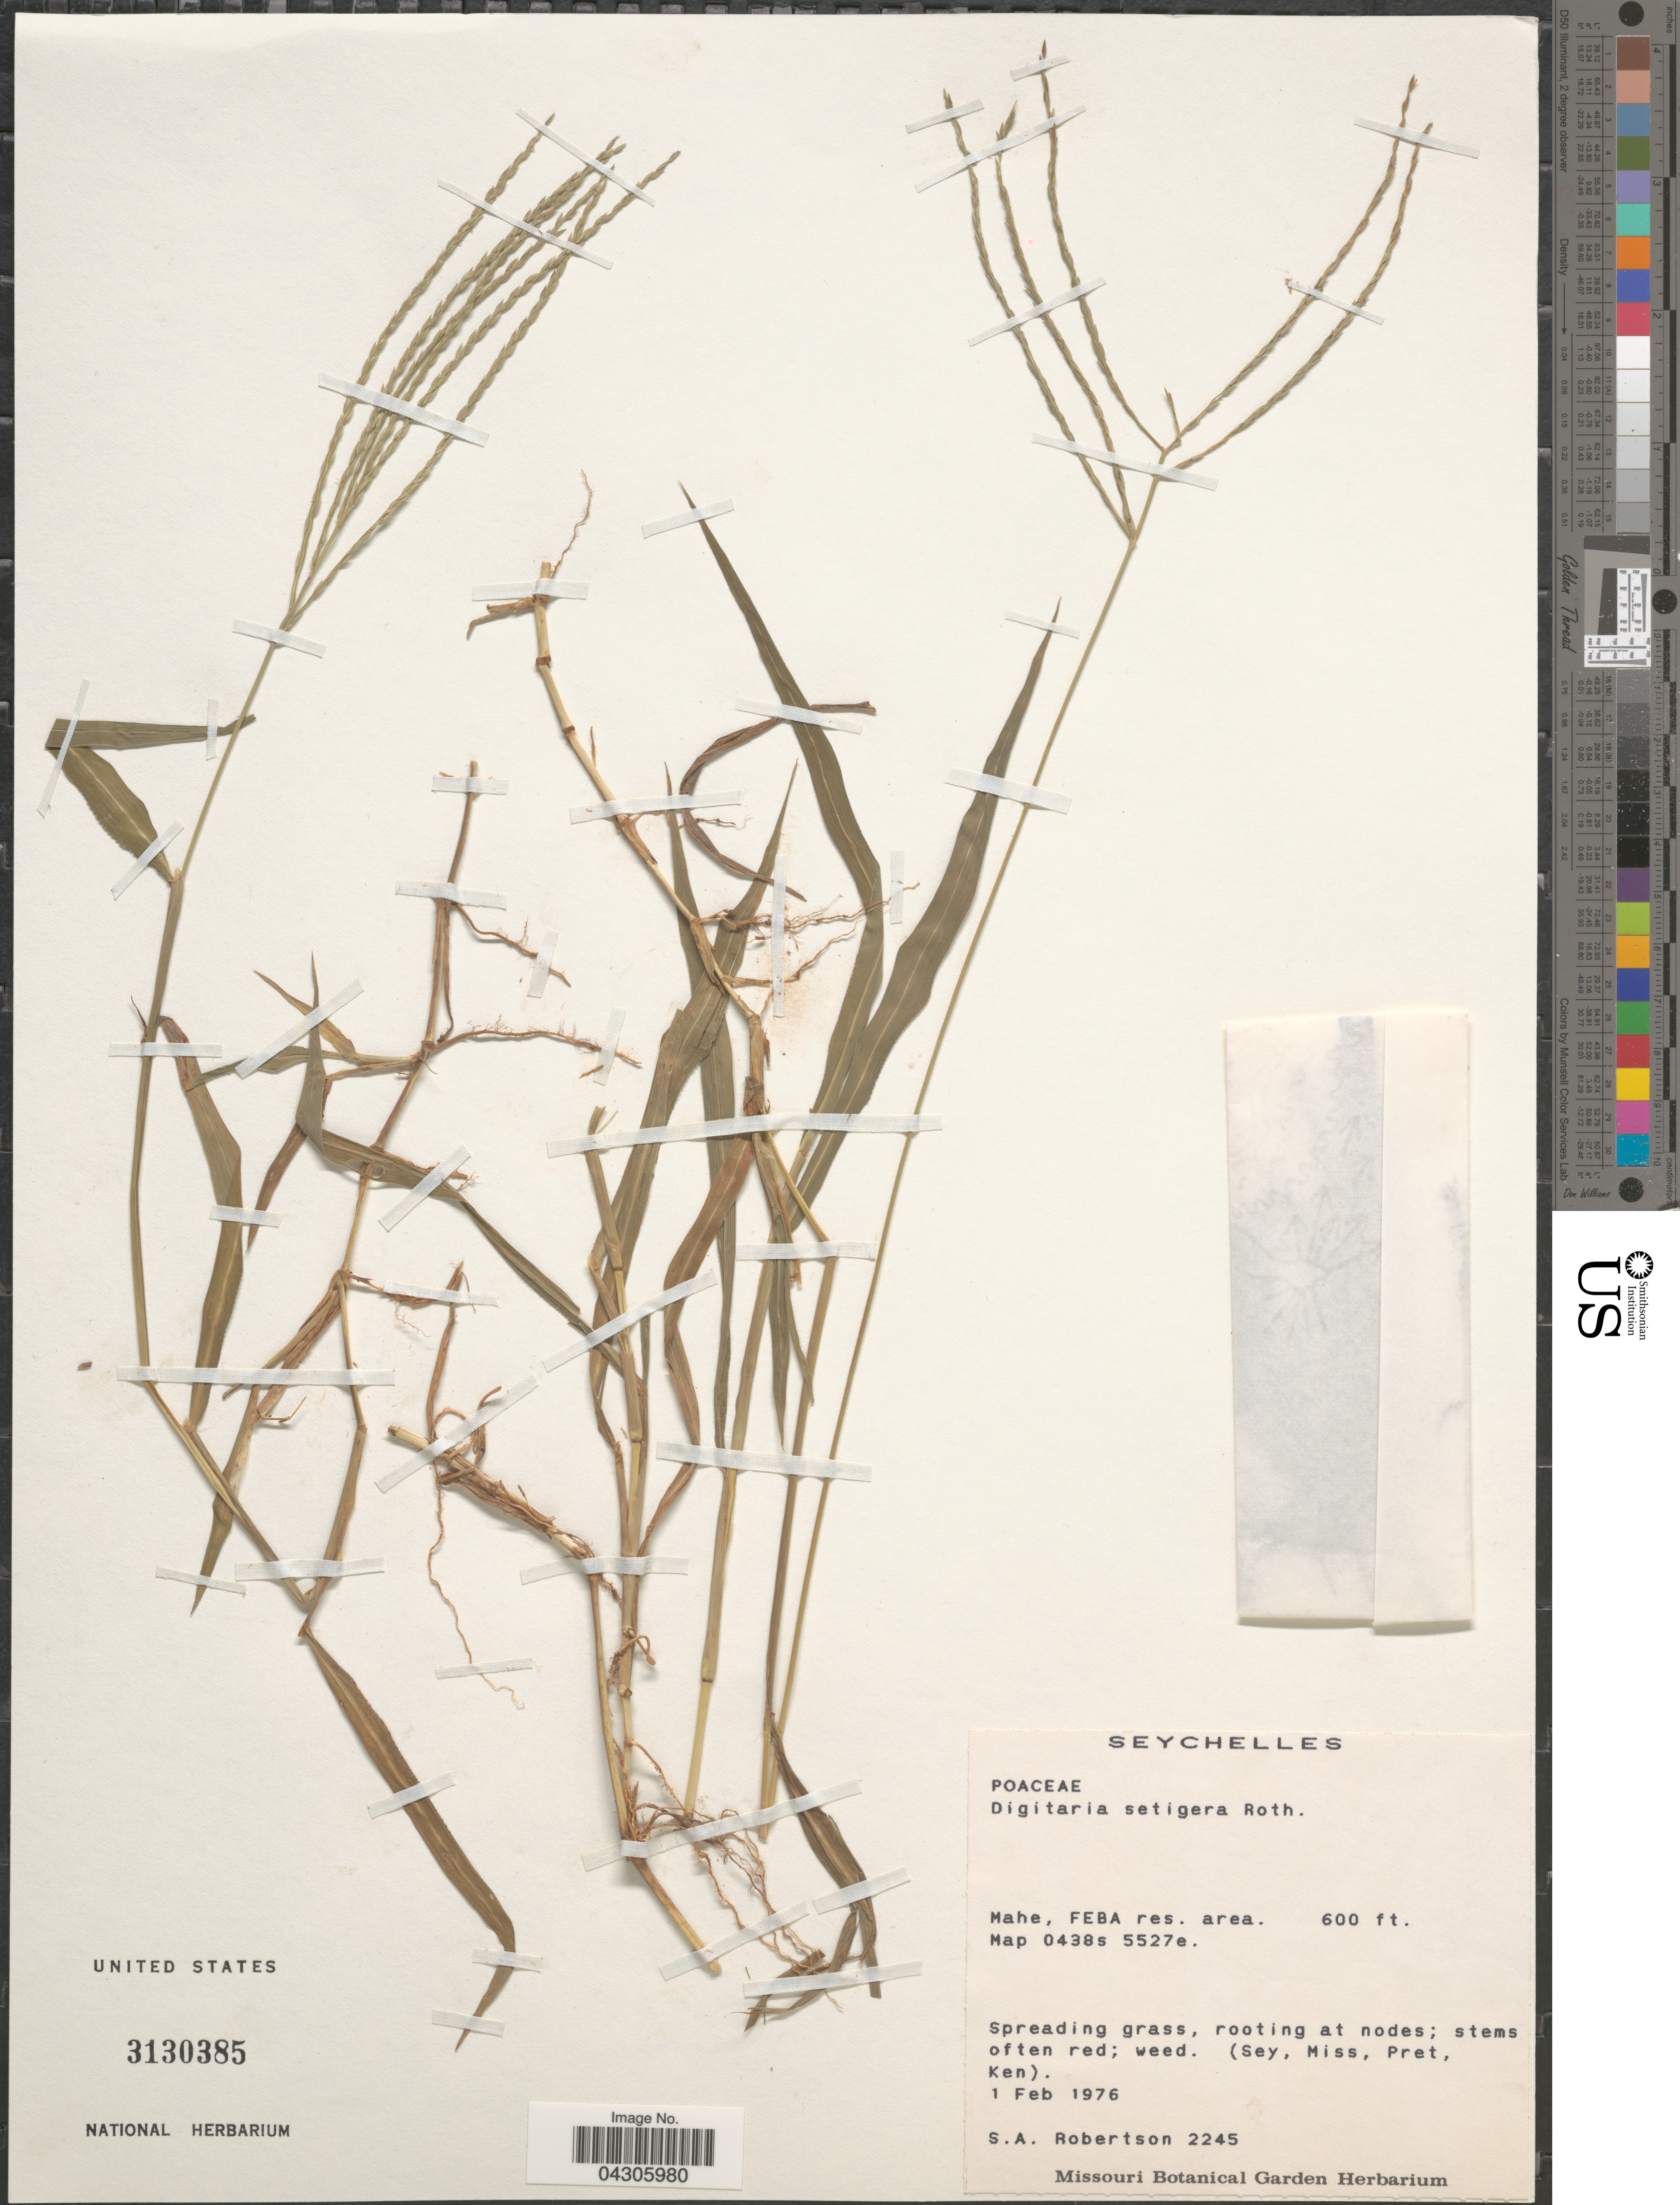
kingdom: Plantae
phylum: Tracheophyta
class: Liliopsida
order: Poales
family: Poaceae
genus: Digitaria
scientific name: Digitaria setigera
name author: Roth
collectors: S. A. Robertson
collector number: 2245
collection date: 1976-02-01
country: Seychelles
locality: Mahe, FEBA res. area.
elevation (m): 183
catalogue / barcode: US 3130385